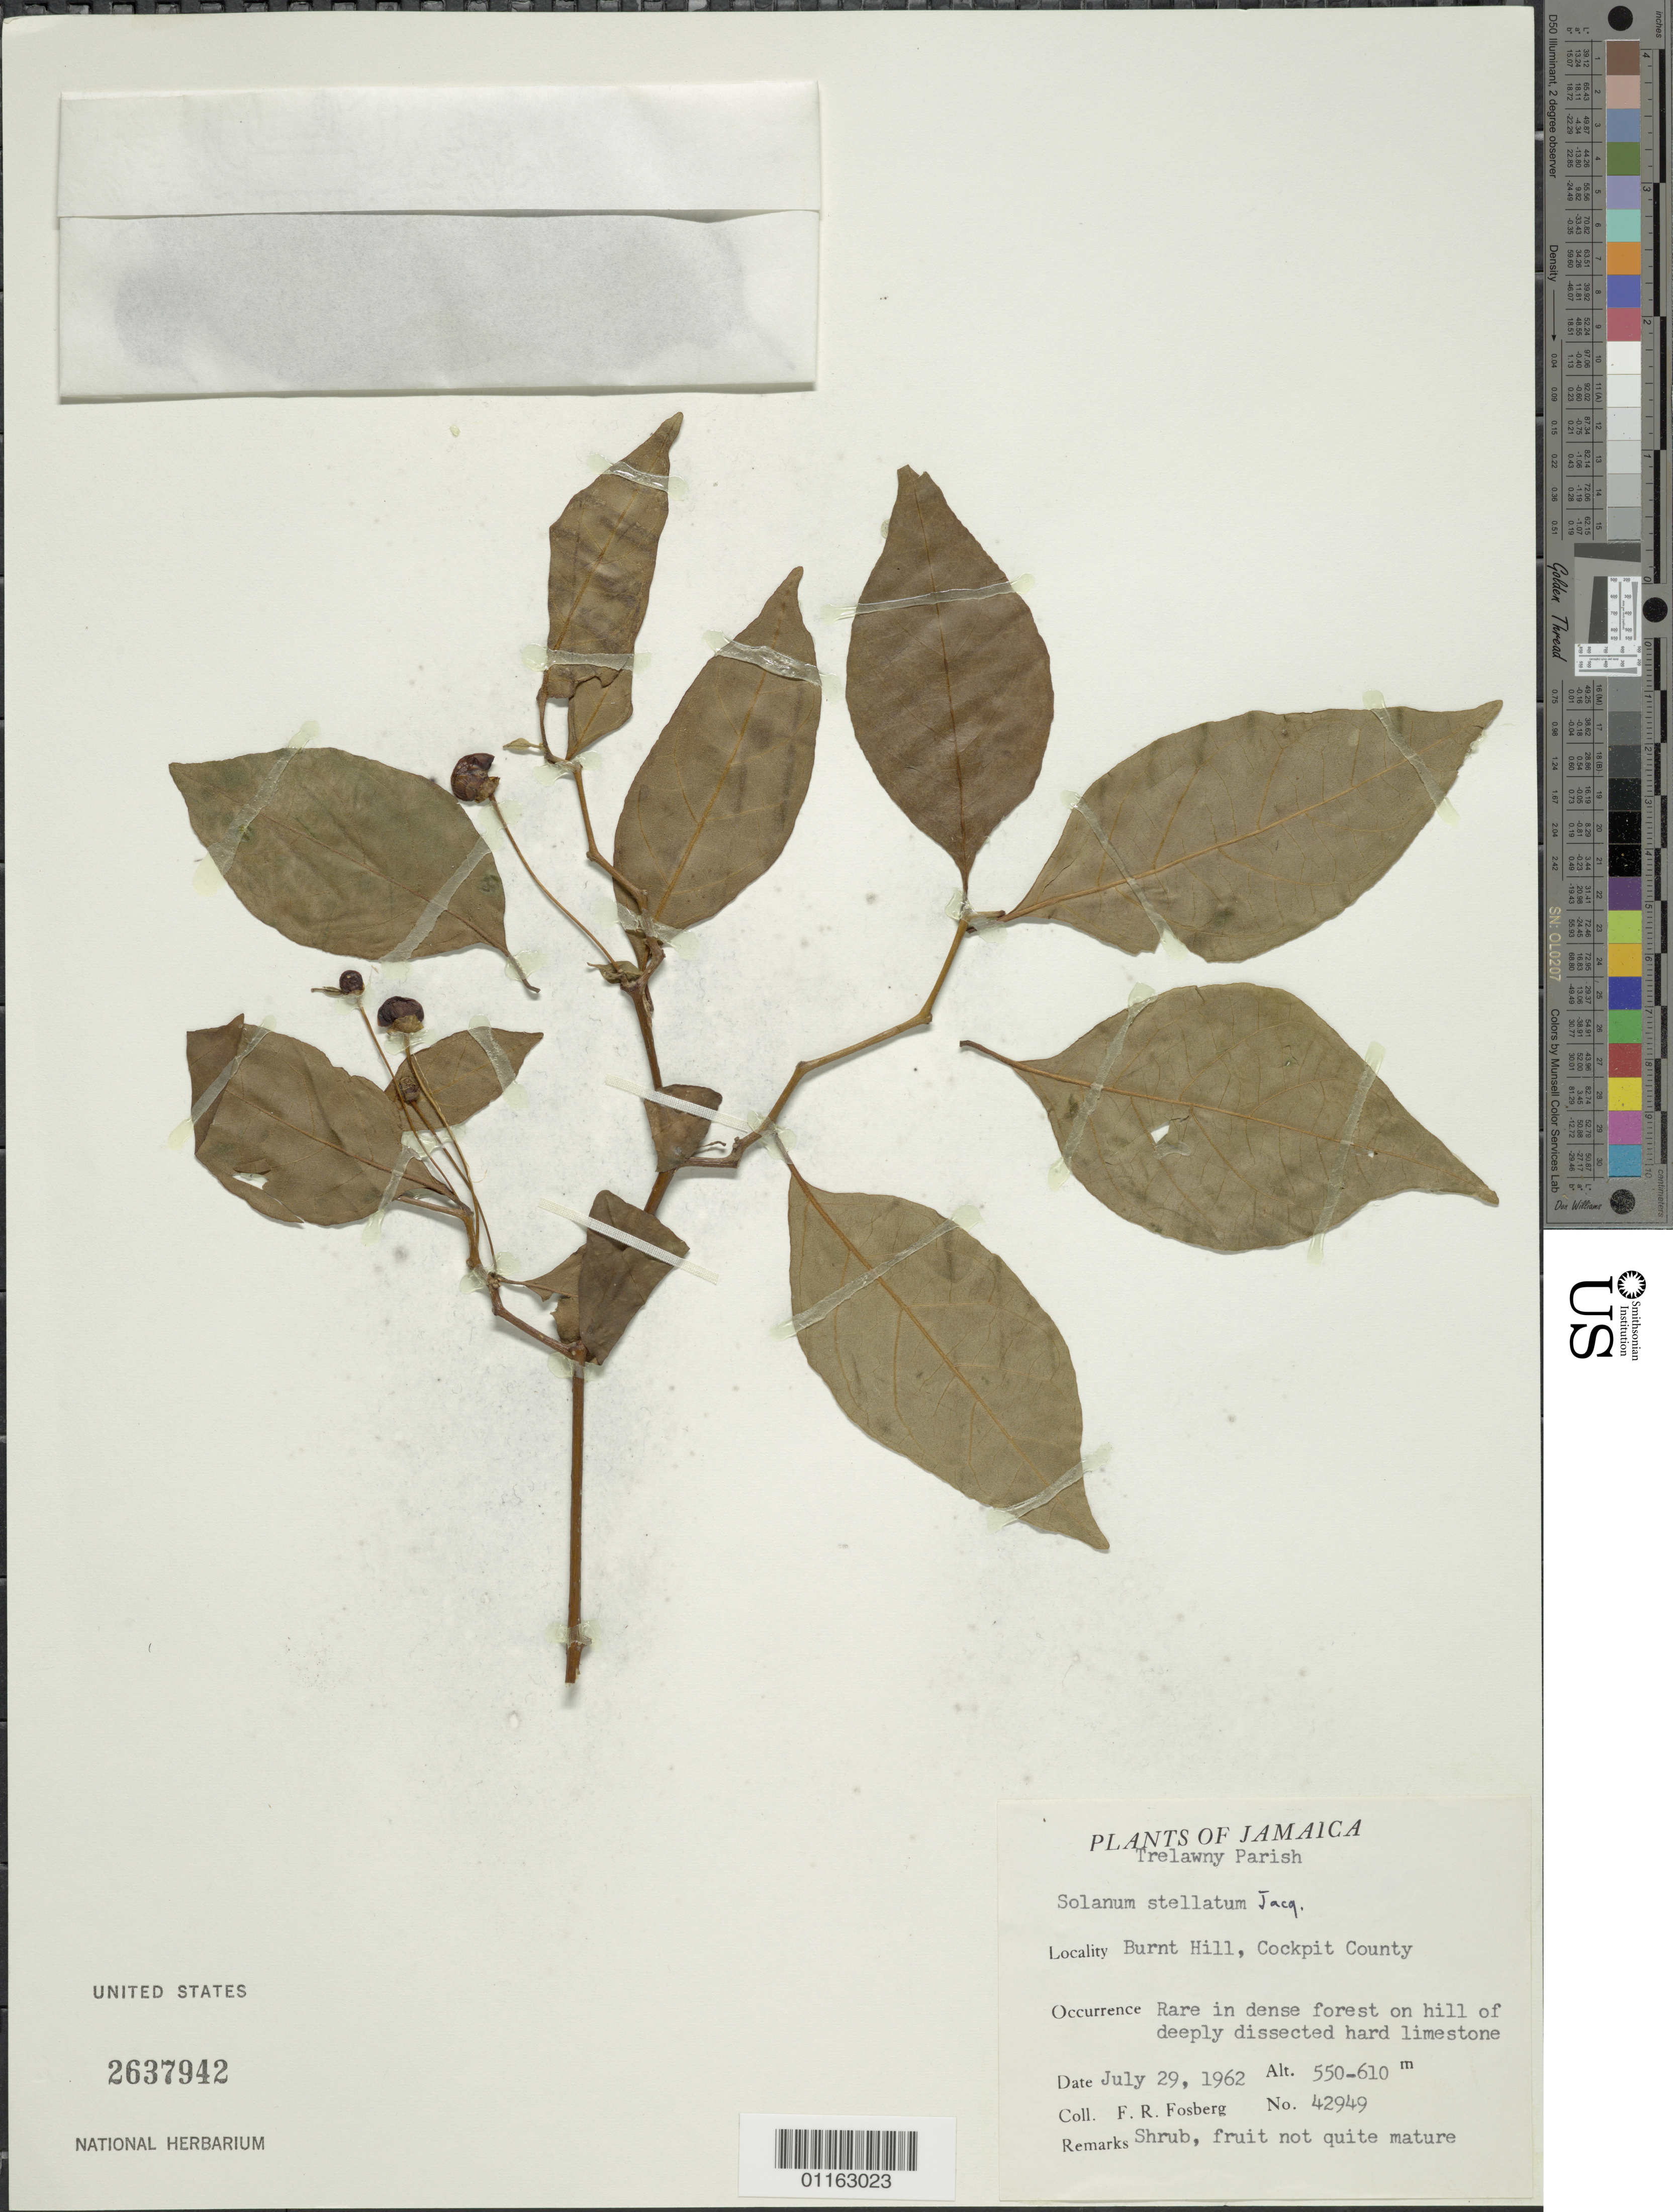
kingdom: Plantae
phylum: Tracheophyta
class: Magnoliopsida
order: Solanales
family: Solanaceae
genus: Solanum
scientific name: Solanum stellatum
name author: Jacq.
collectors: F. R. Fosberg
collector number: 42949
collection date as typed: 29 Jul 1962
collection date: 1962-07-29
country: Jamaica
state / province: Trelawny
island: Jamaica I.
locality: Burnt Hill, Cockpit Country; rare in dense forest on hill of deeply dissected hard limestone.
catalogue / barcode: US 2637942